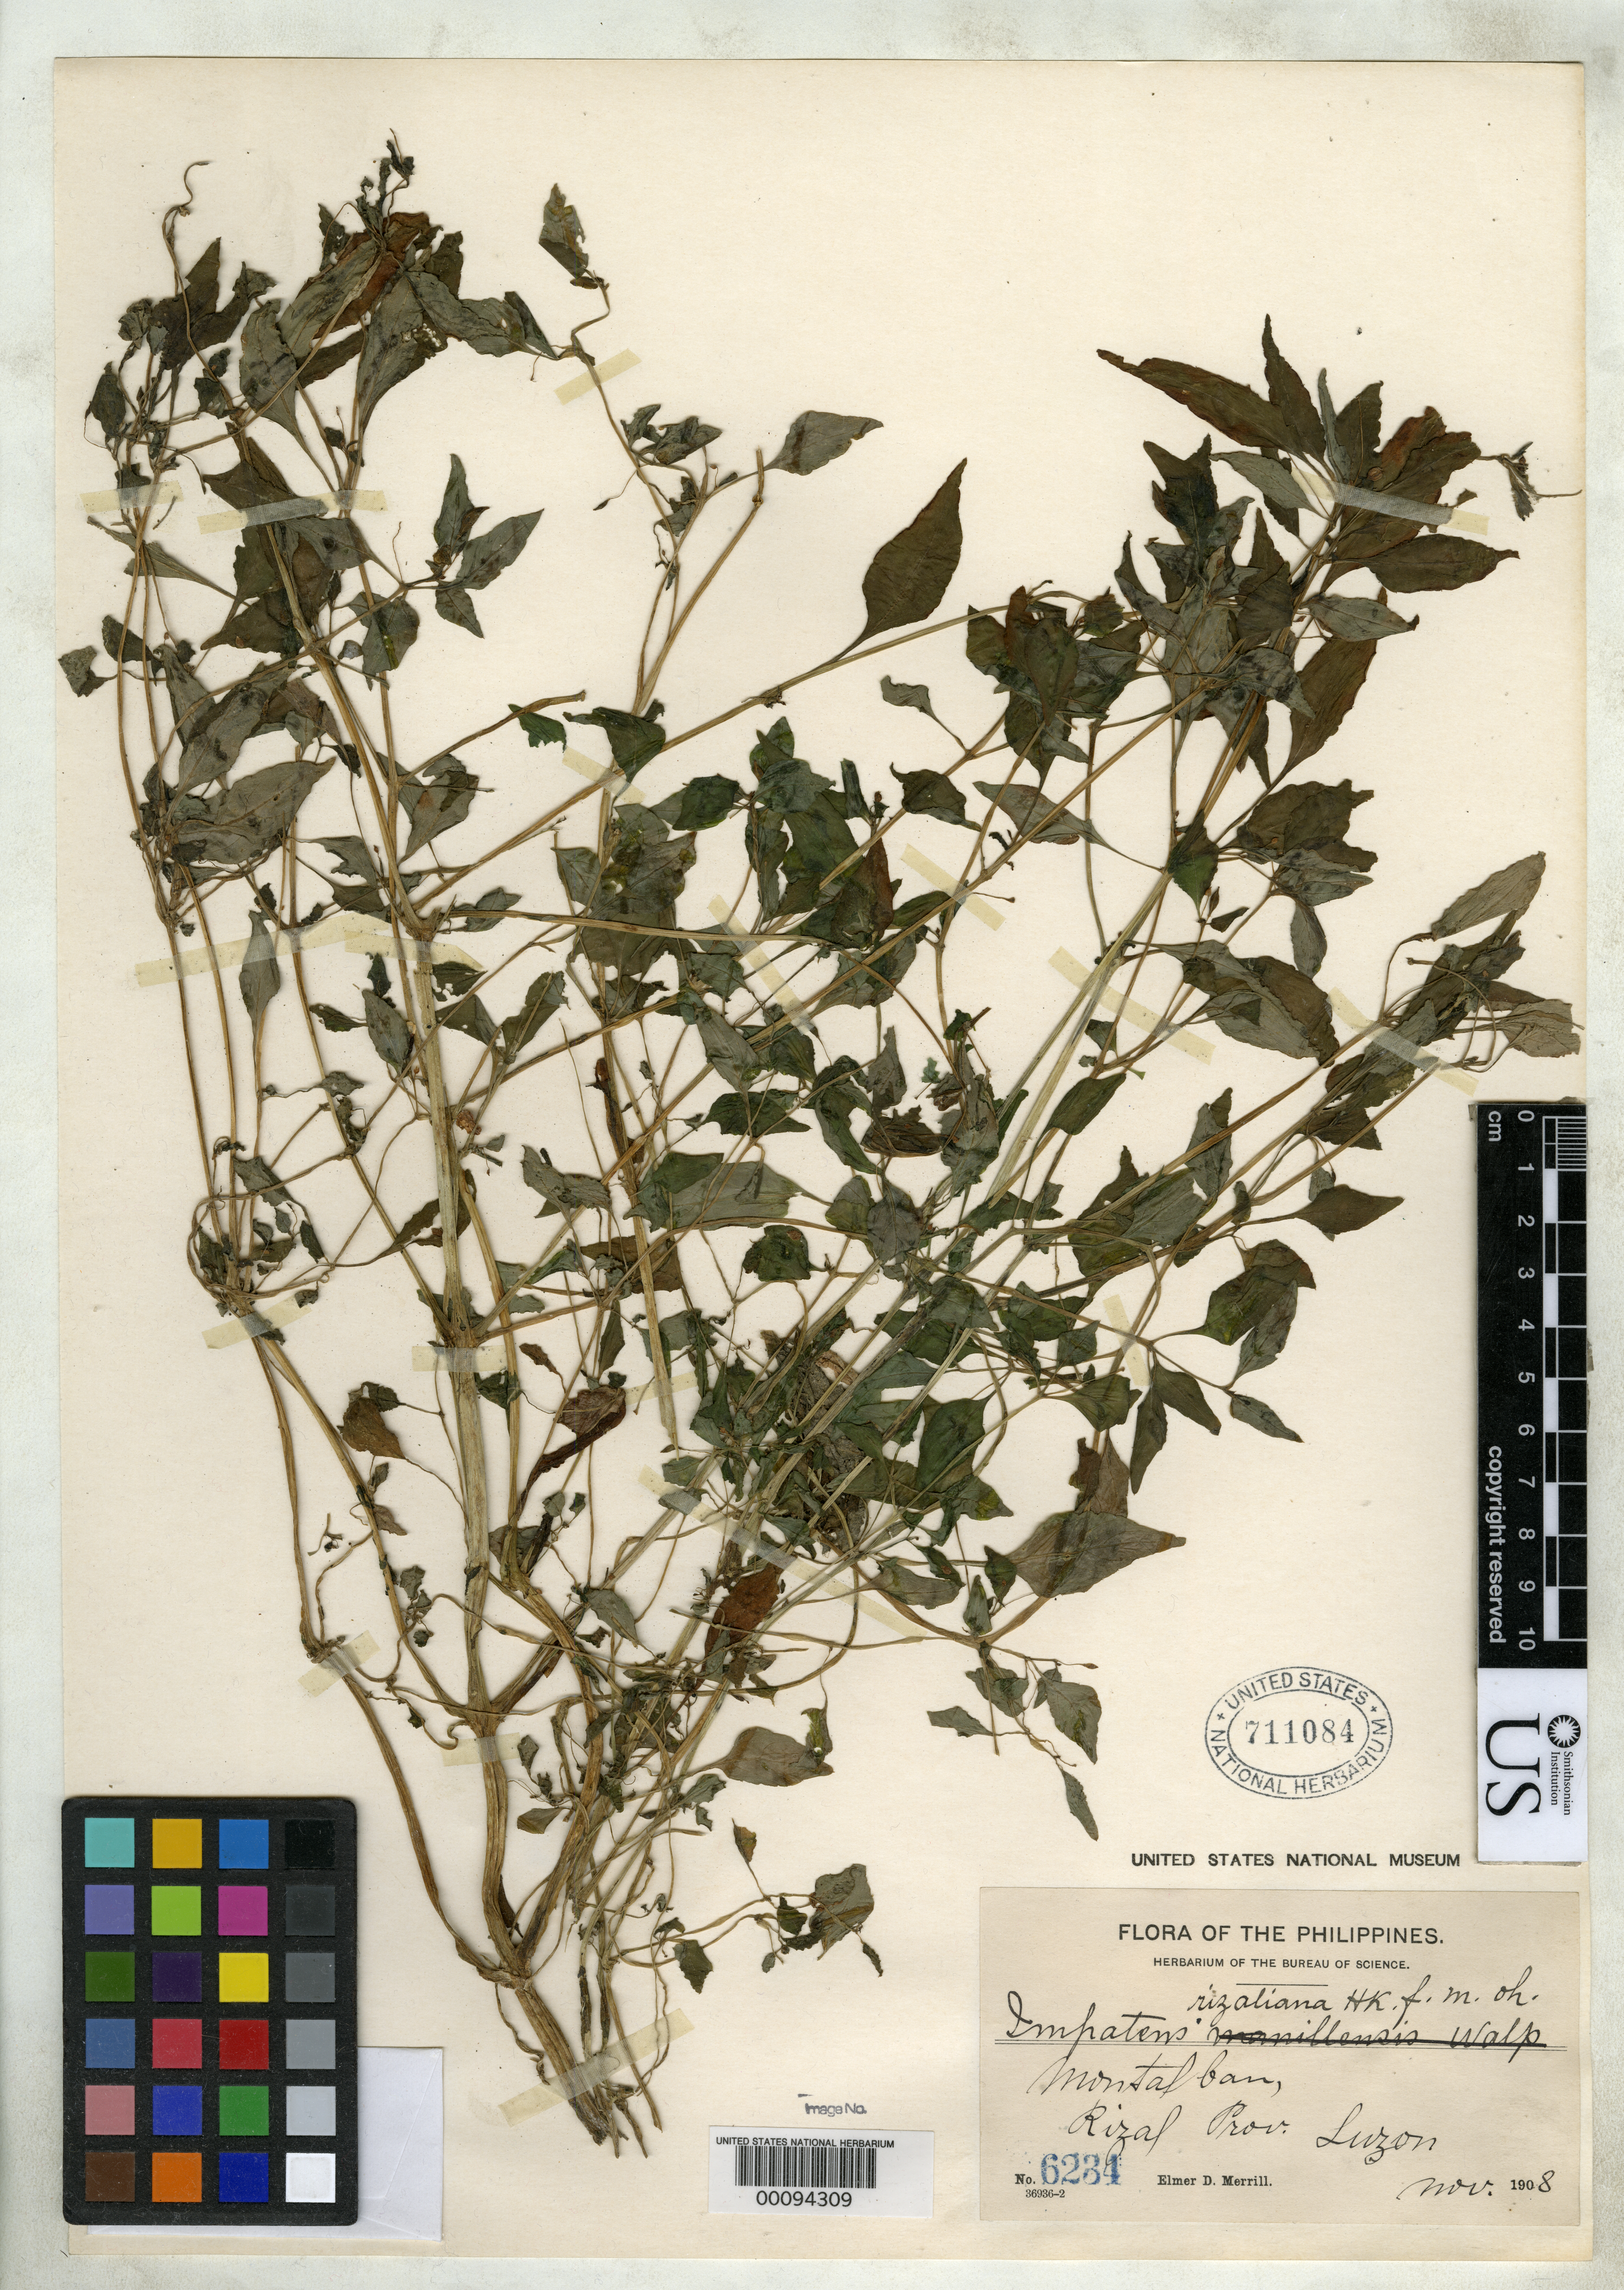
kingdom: Plantae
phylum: Tracheophyta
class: Magnoliopsida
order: Ericales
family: Balsaminaceae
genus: Impatiens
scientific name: Impatiens rizaliana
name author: Hook. f.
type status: Isotype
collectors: E. D. Merrill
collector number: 6234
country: Philippines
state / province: Cordillera (Administrative Region)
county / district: Benguet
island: Luzon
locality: Baguio.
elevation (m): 1350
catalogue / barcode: US 711084